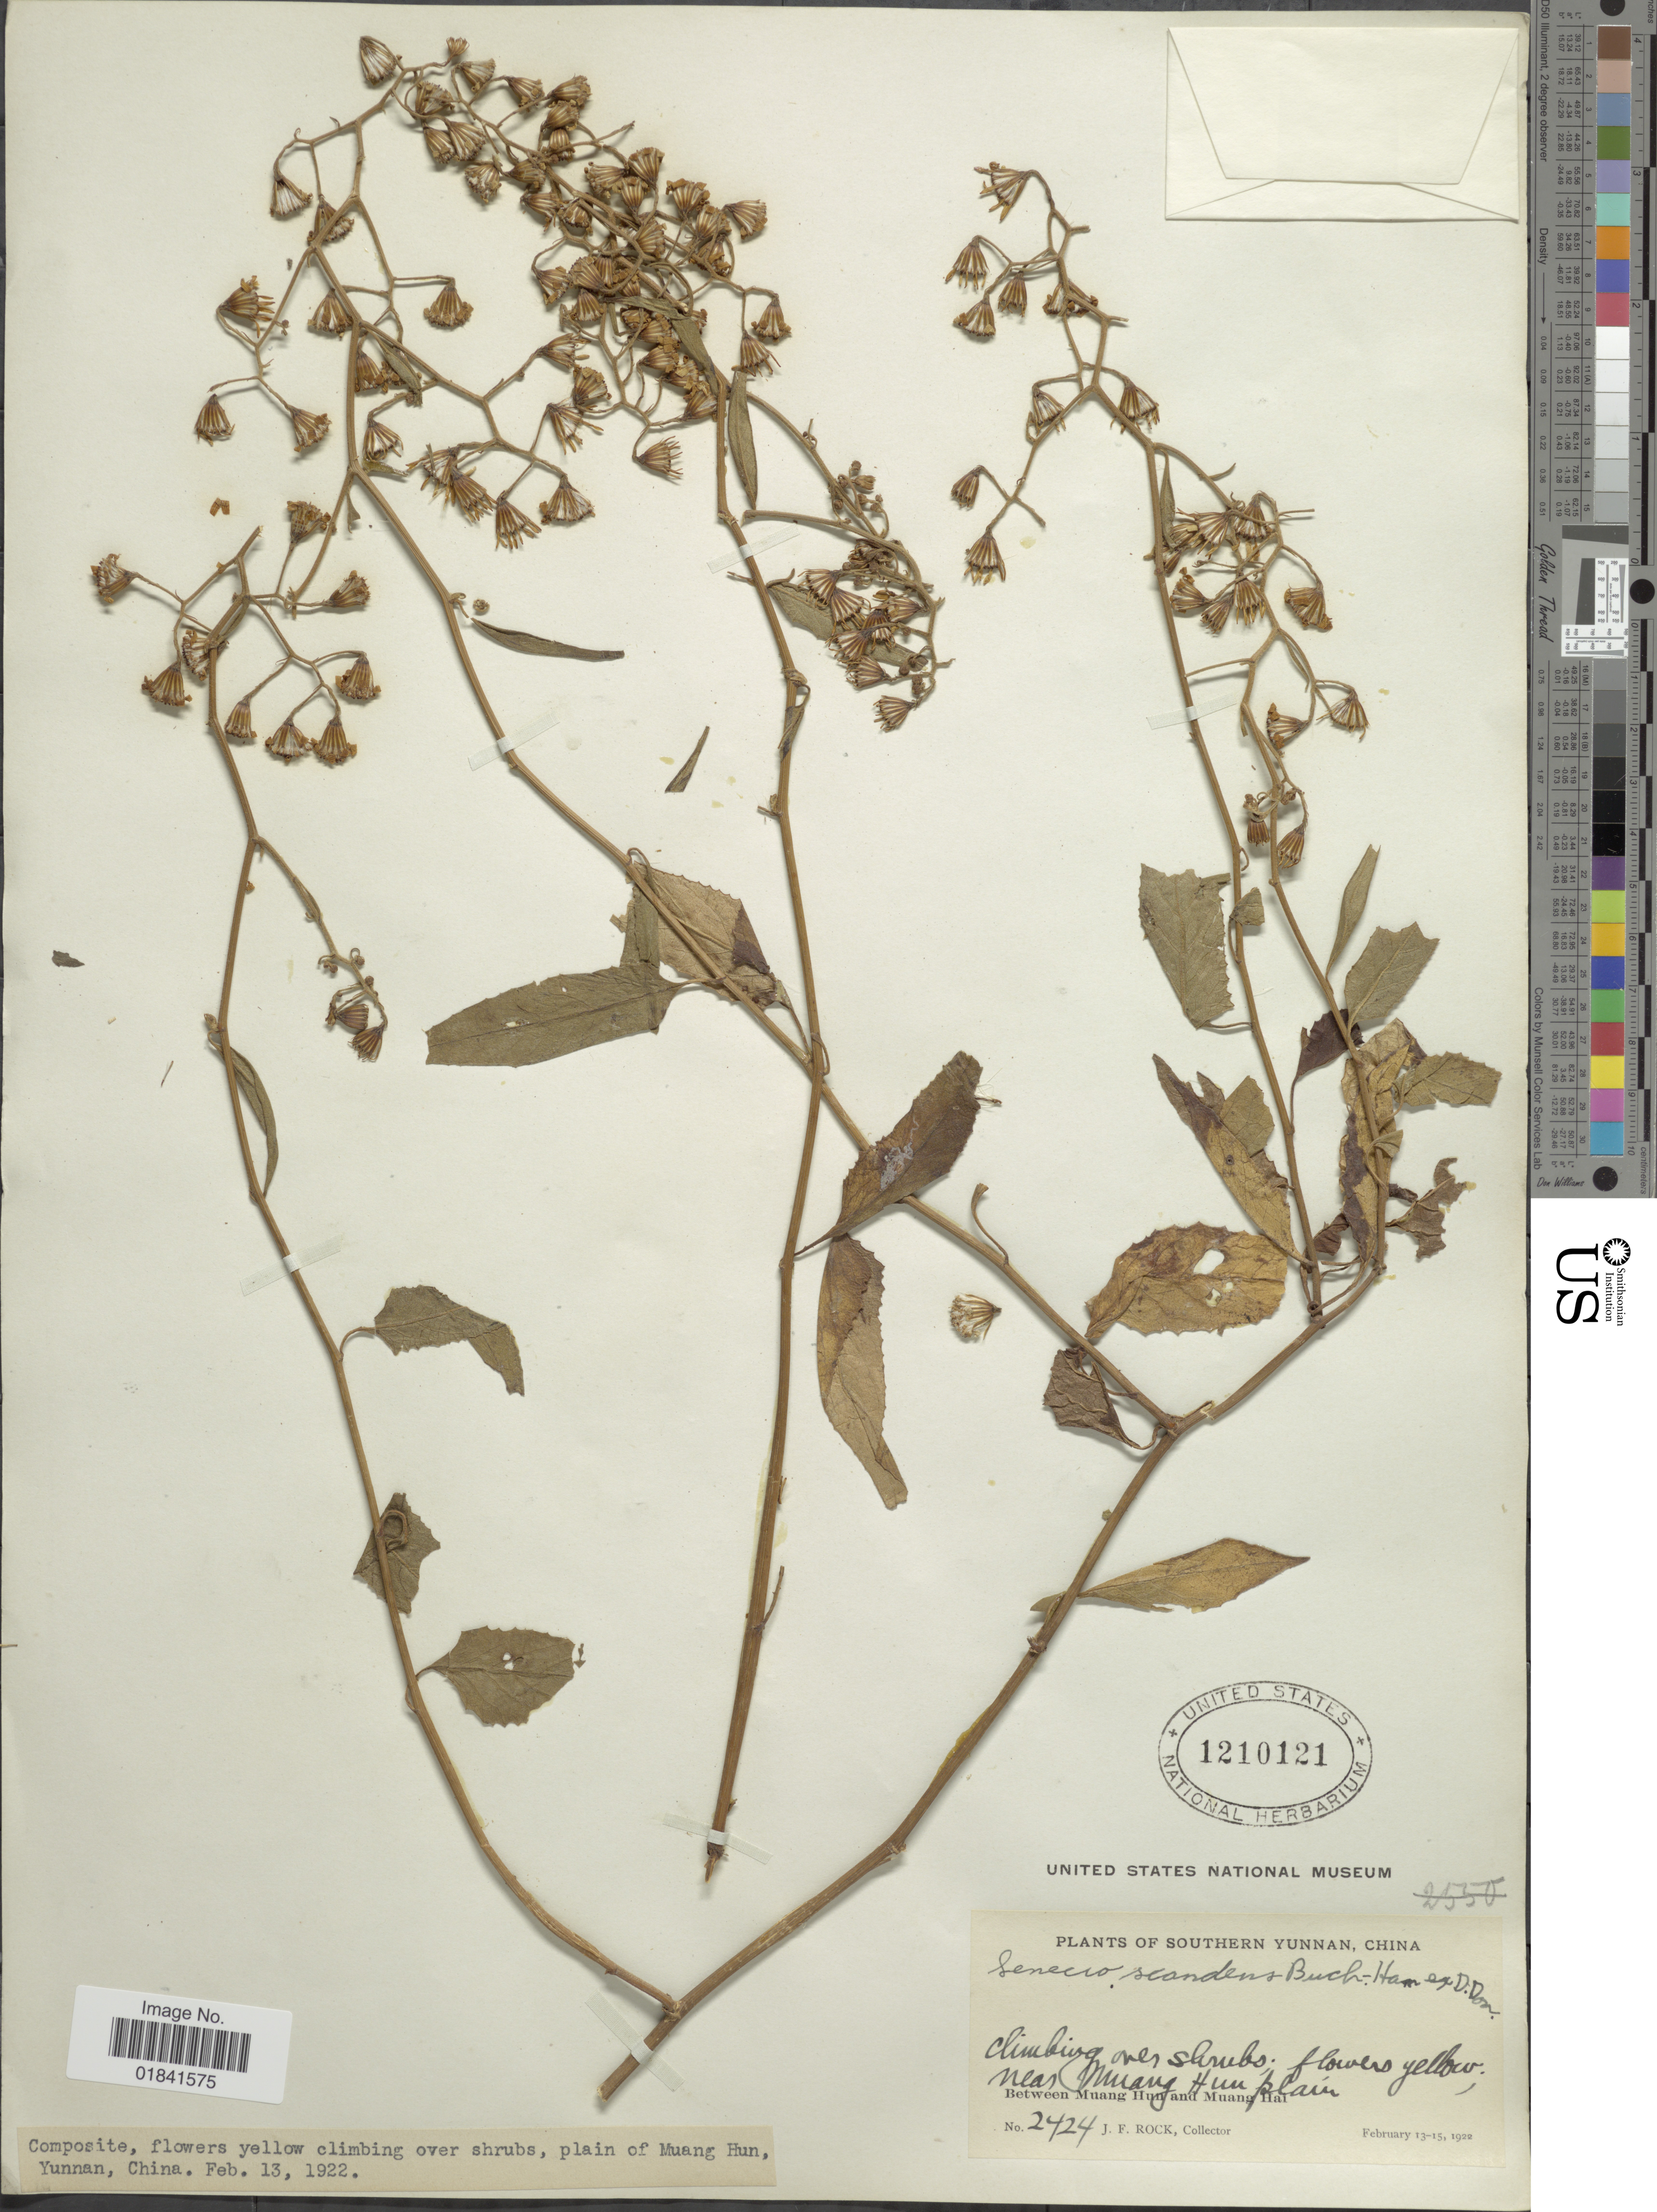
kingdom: Plantae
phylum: Tracheophyta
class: Magnoliopsida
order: Asterales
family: Asteraceae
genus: Senecio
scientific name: Senecio scandens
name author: Buch.-Ham. ex D. Don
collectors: J. F. Rock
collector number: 2424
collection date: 1922-02-13/1922-02-15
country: China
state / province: Yunnan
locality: Southern Yunnan, near Muang Hun Plain. Between Muang Hun and Muang Hai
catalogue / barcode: US 1210121